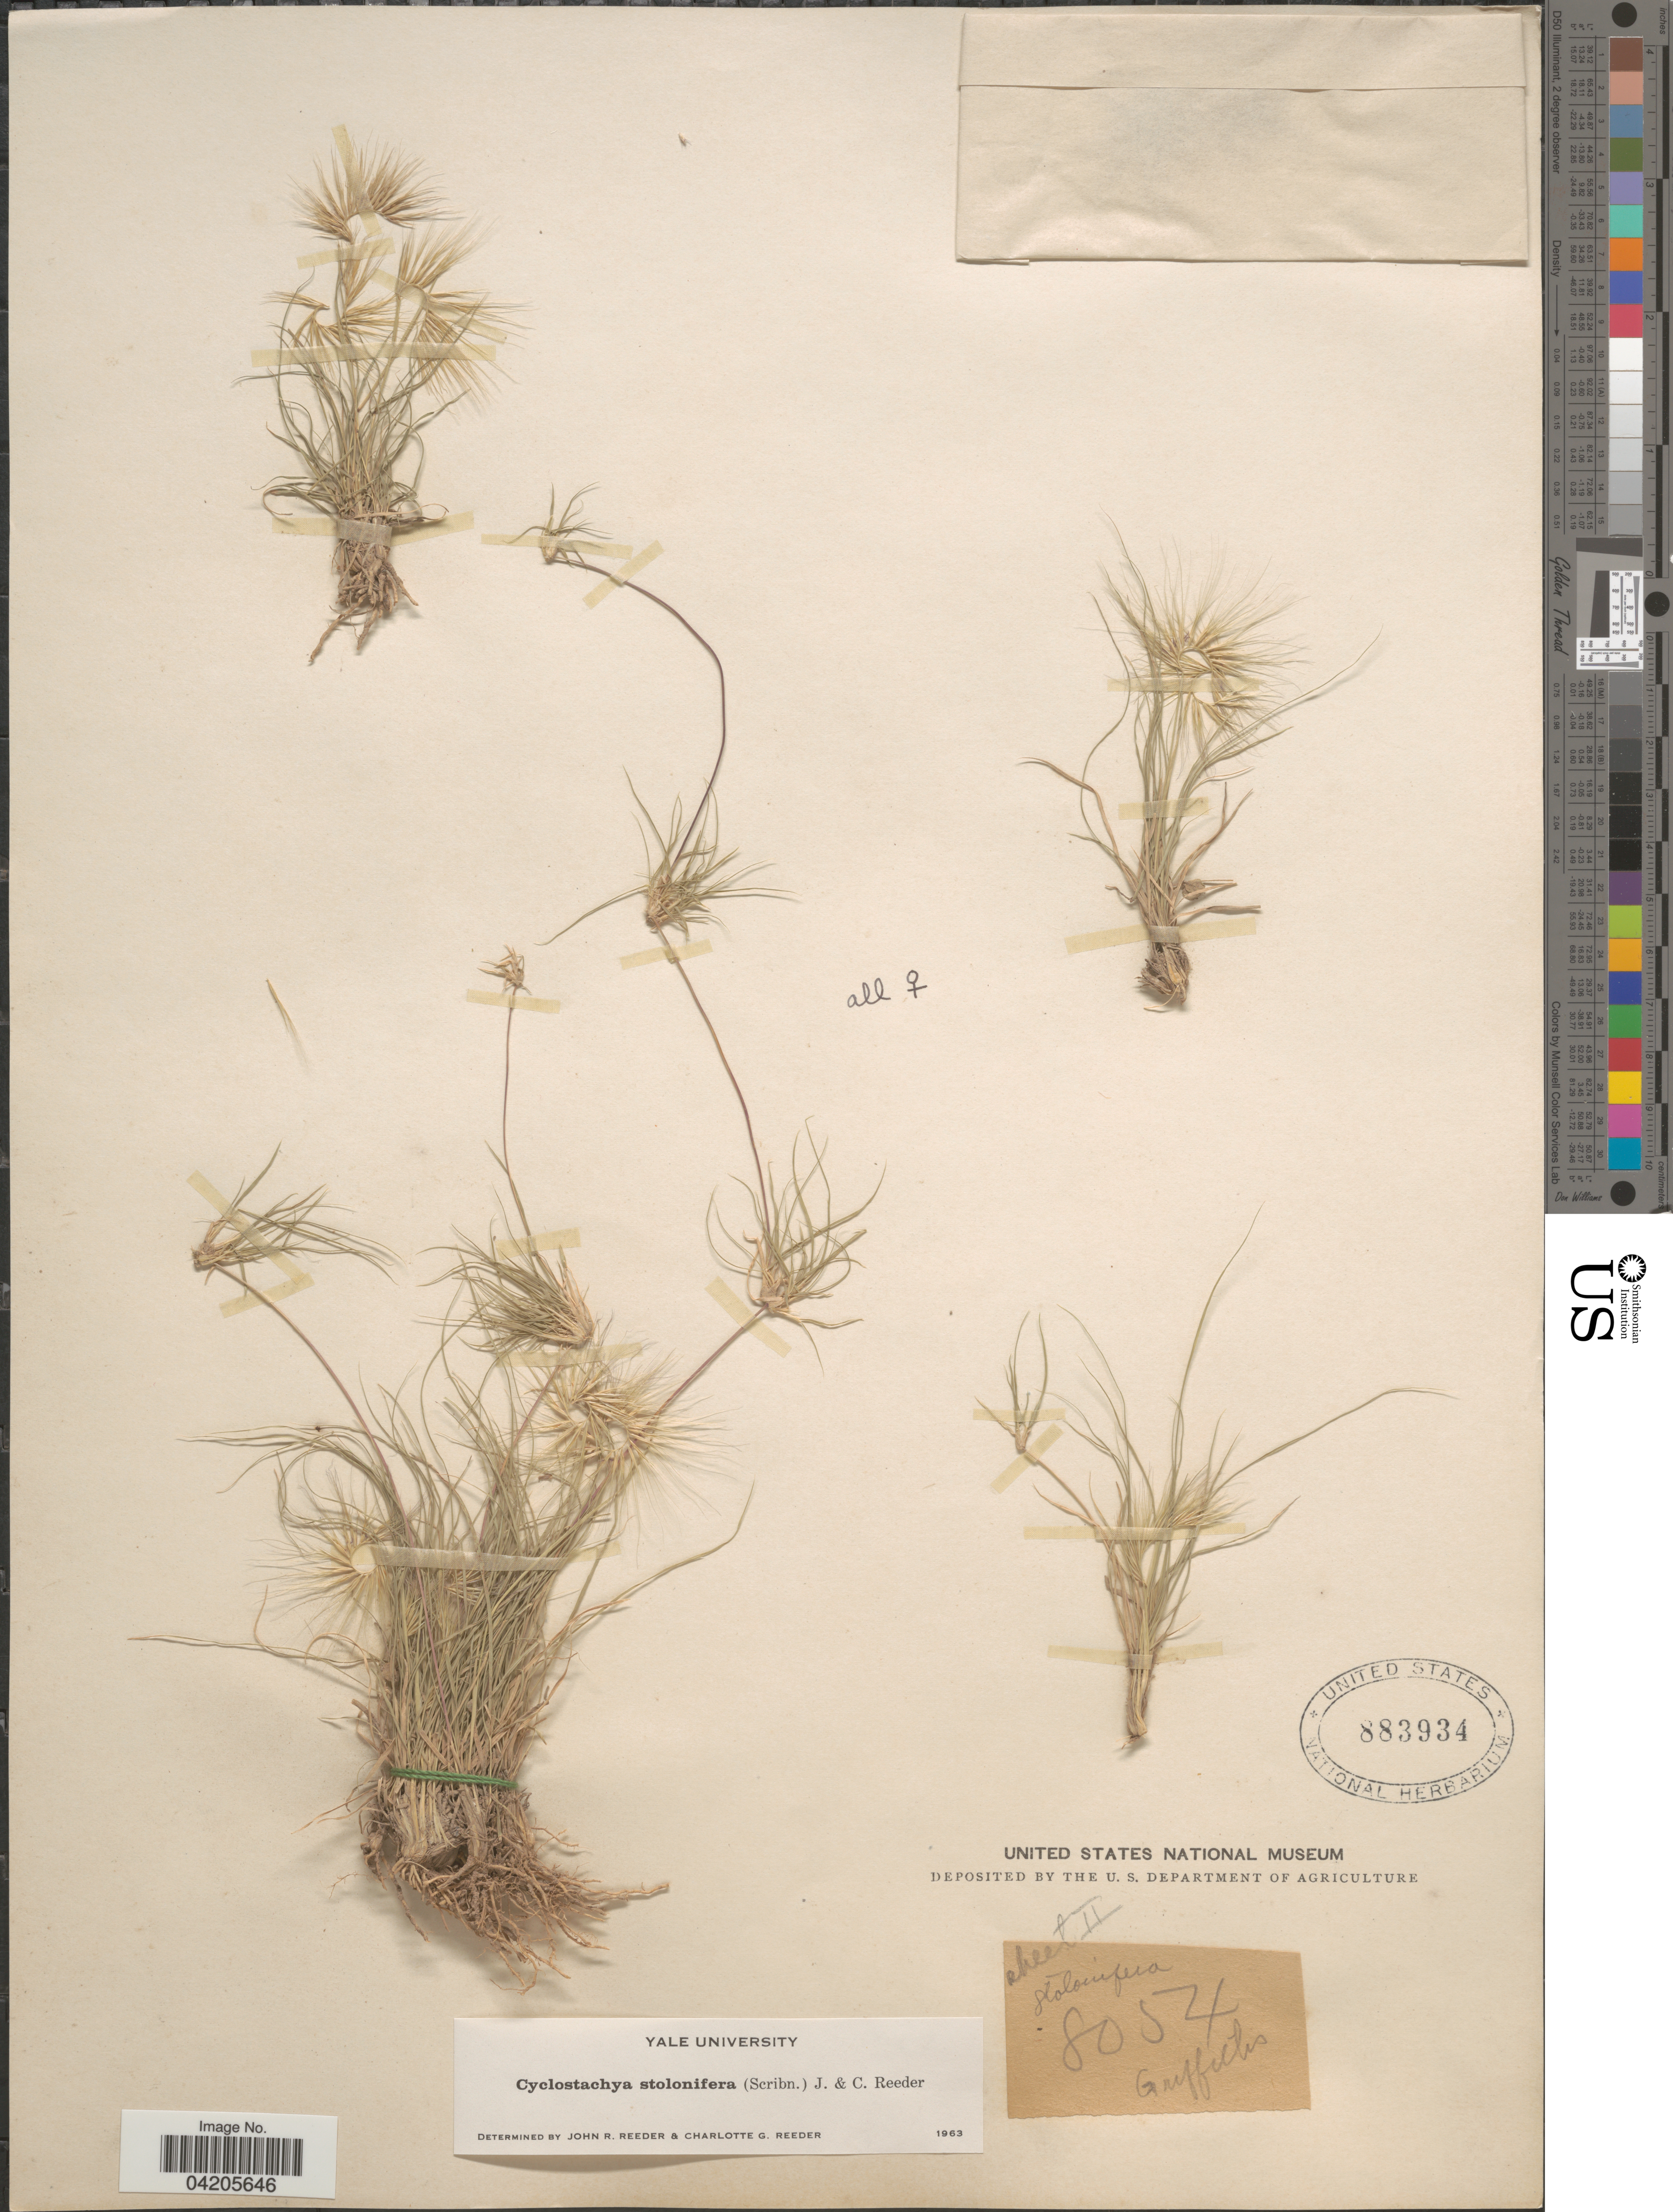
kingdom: Plantae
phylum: Tracheophyta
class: Liliopsida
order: Poales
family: Poaceae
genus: Bouteloua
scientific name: Bouteloua stolonifera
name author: Scribn.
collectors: -- Griffiths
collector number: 8054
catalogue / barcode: US 883934